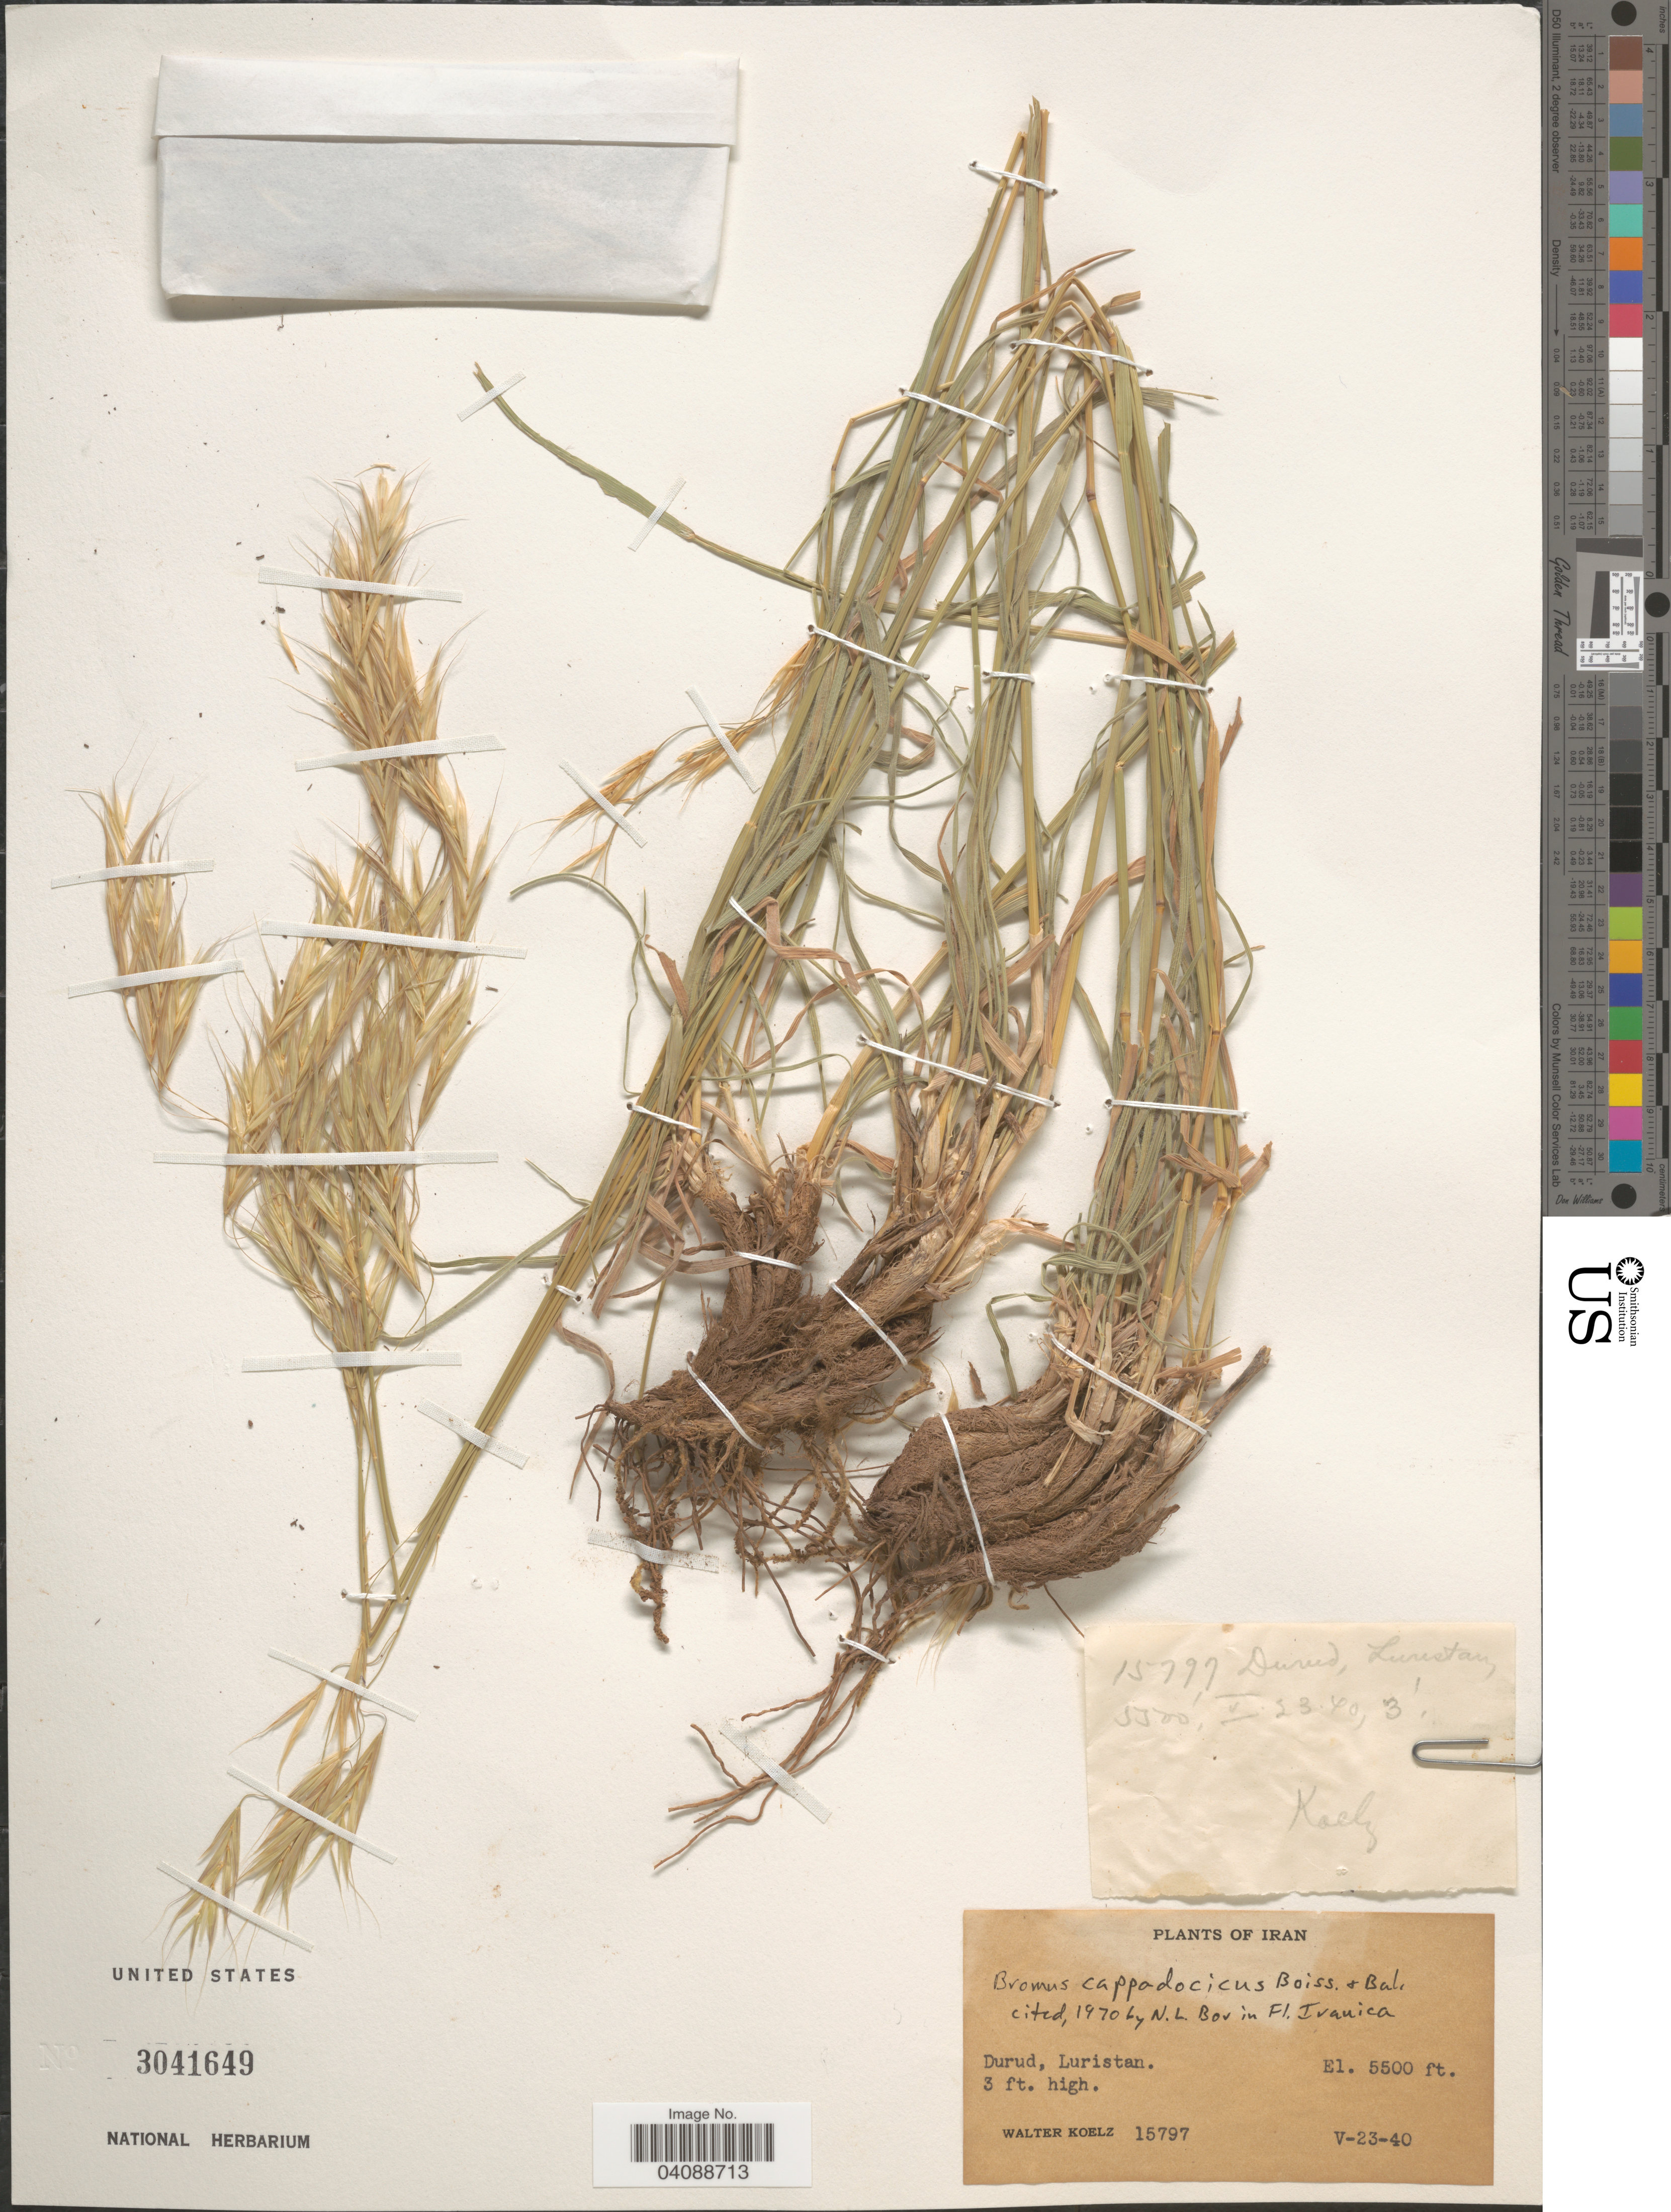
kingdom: Plantae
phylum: Tracheophyta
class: Liliopsida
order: Poales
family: Poaceae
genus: Bromus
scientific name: Bromus cappadocicus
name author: Boiss. & Balansa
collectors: W. N. Koelz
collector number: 15797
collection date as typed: Transcribed d/m/y: 23/5/40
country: Iran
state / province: Lorestan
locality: Durud, Luristan.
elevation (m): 1676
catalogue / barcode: US 3041649